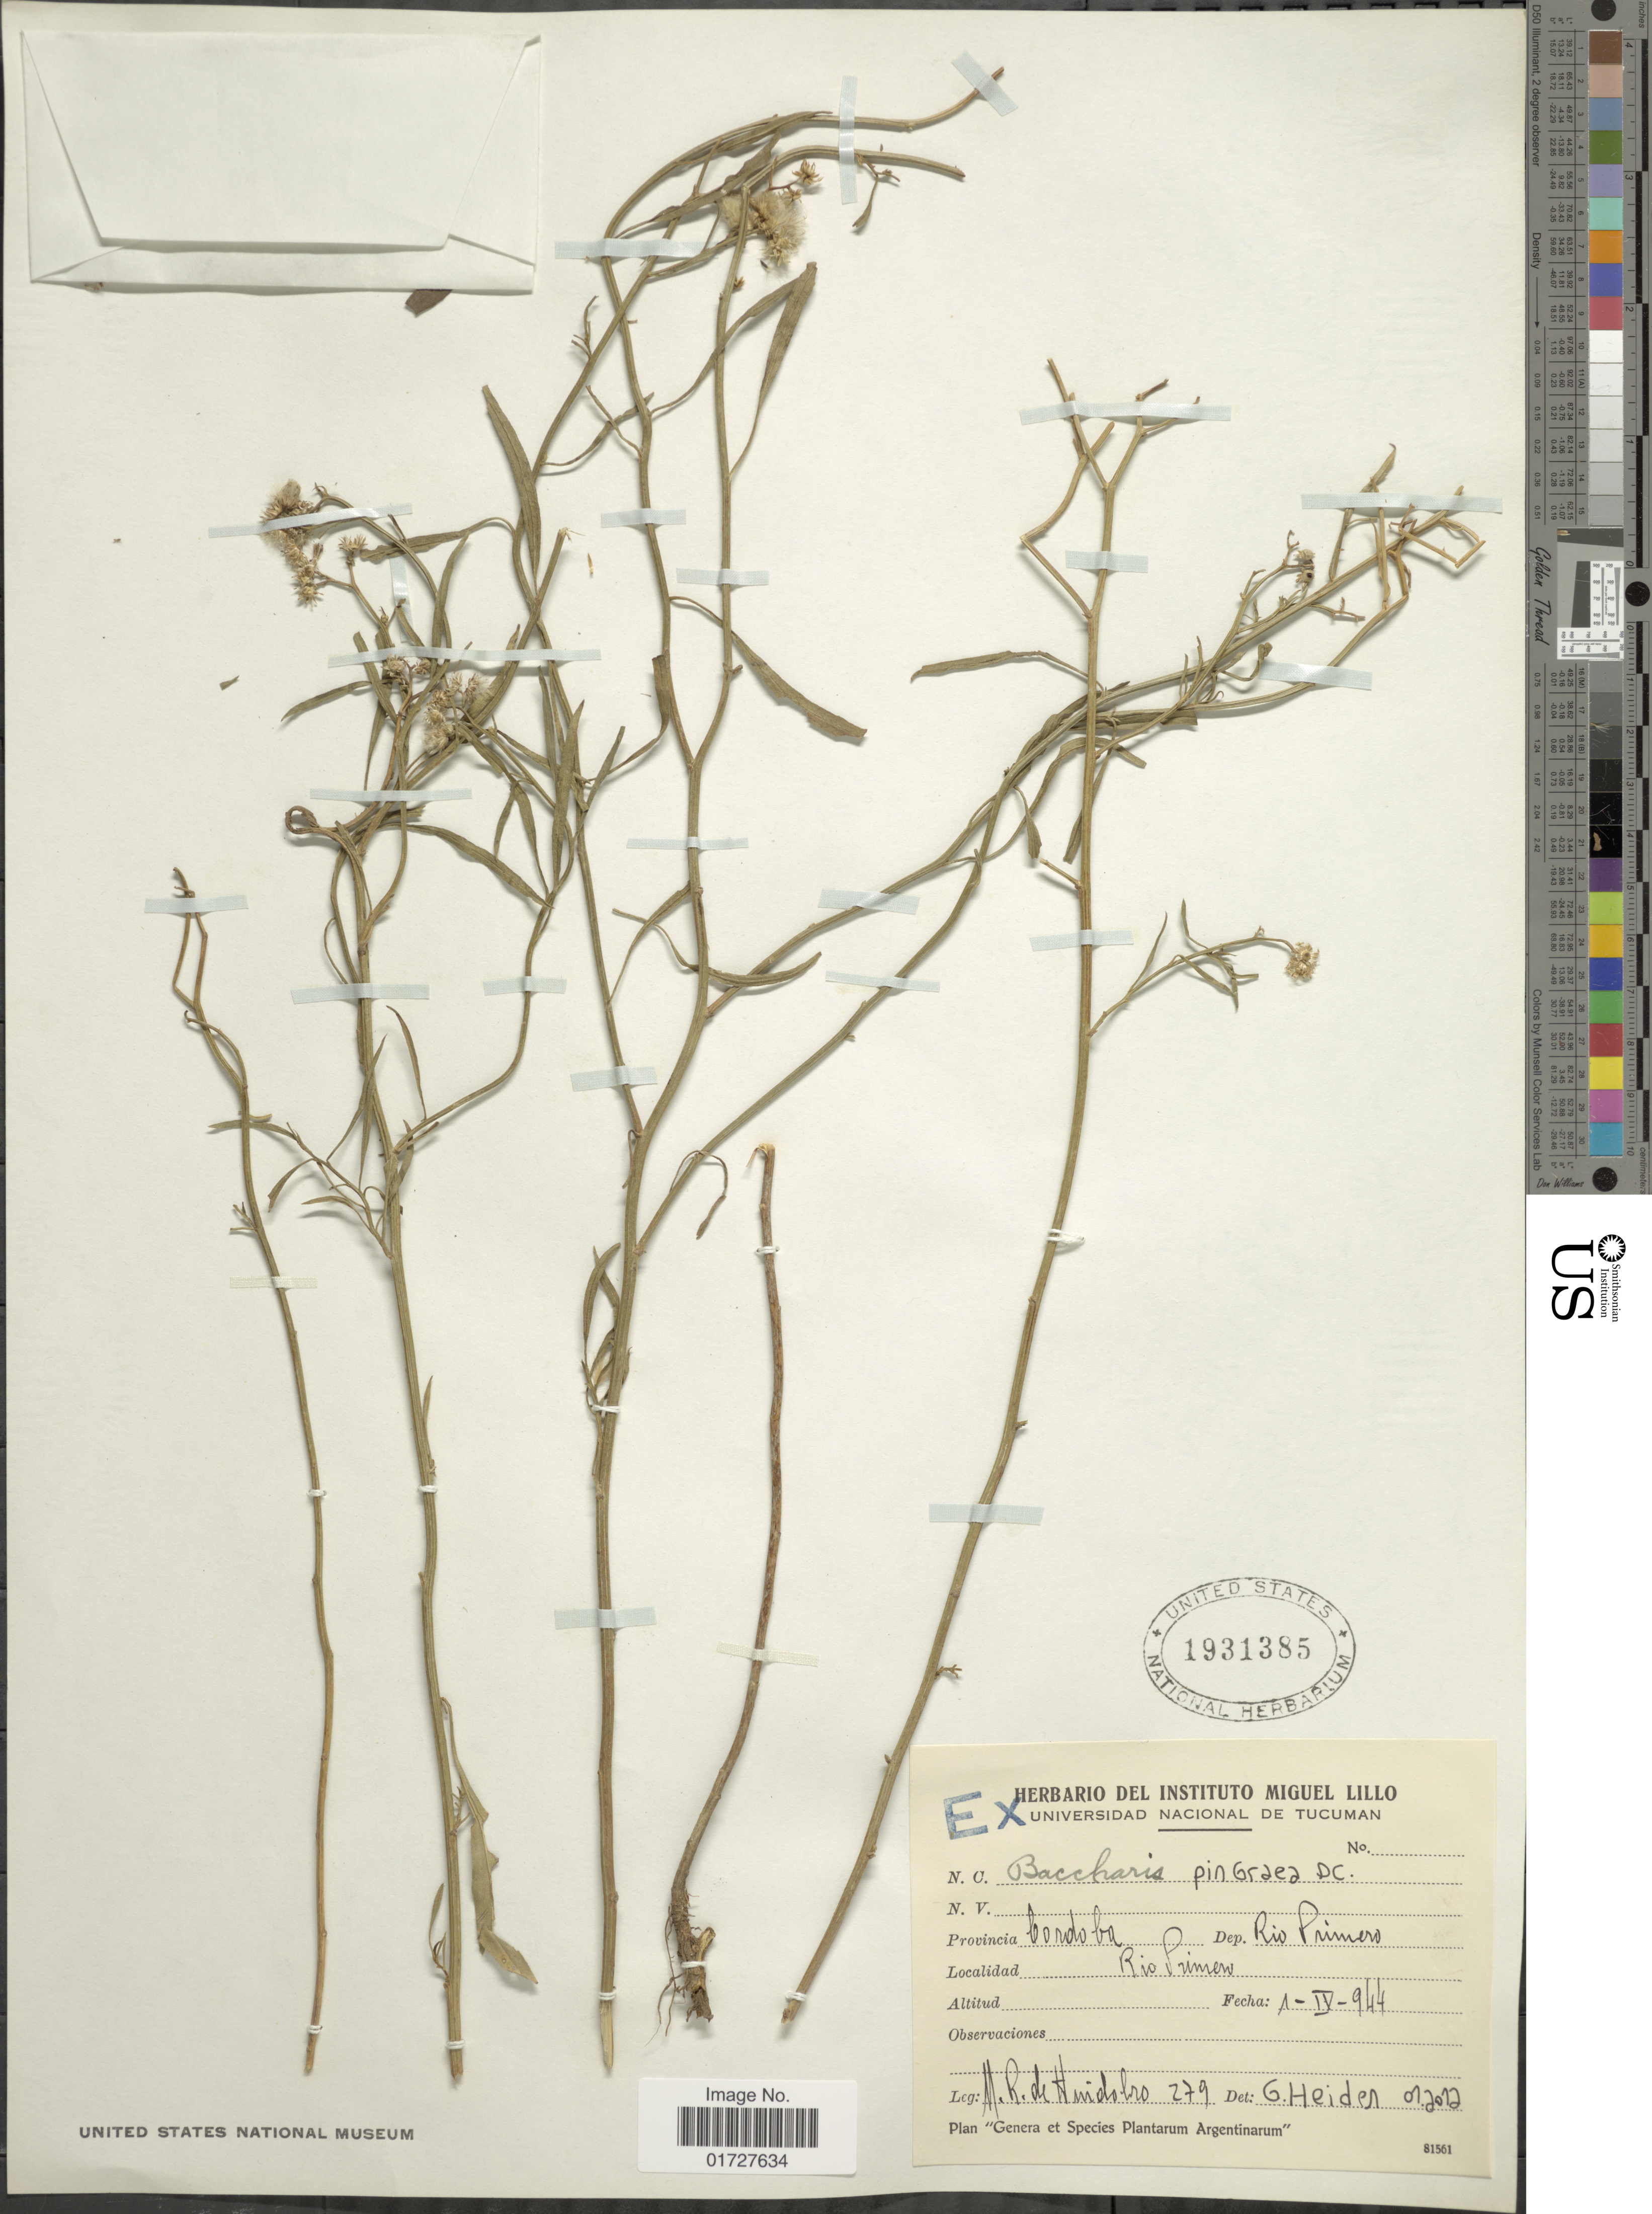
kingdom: Plantae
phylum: Tracheophyta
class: Magnoliopsida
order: Asterales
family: Asteraceae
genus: Baccharis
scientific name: Baccharis pingraea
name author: DC.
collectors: M. Ruiz Huidobro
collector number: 279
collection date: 1944-04-01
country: Argentina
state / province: Cordoba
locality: Dep. Rio Primero, Rio Primero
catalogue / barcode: US 1931385